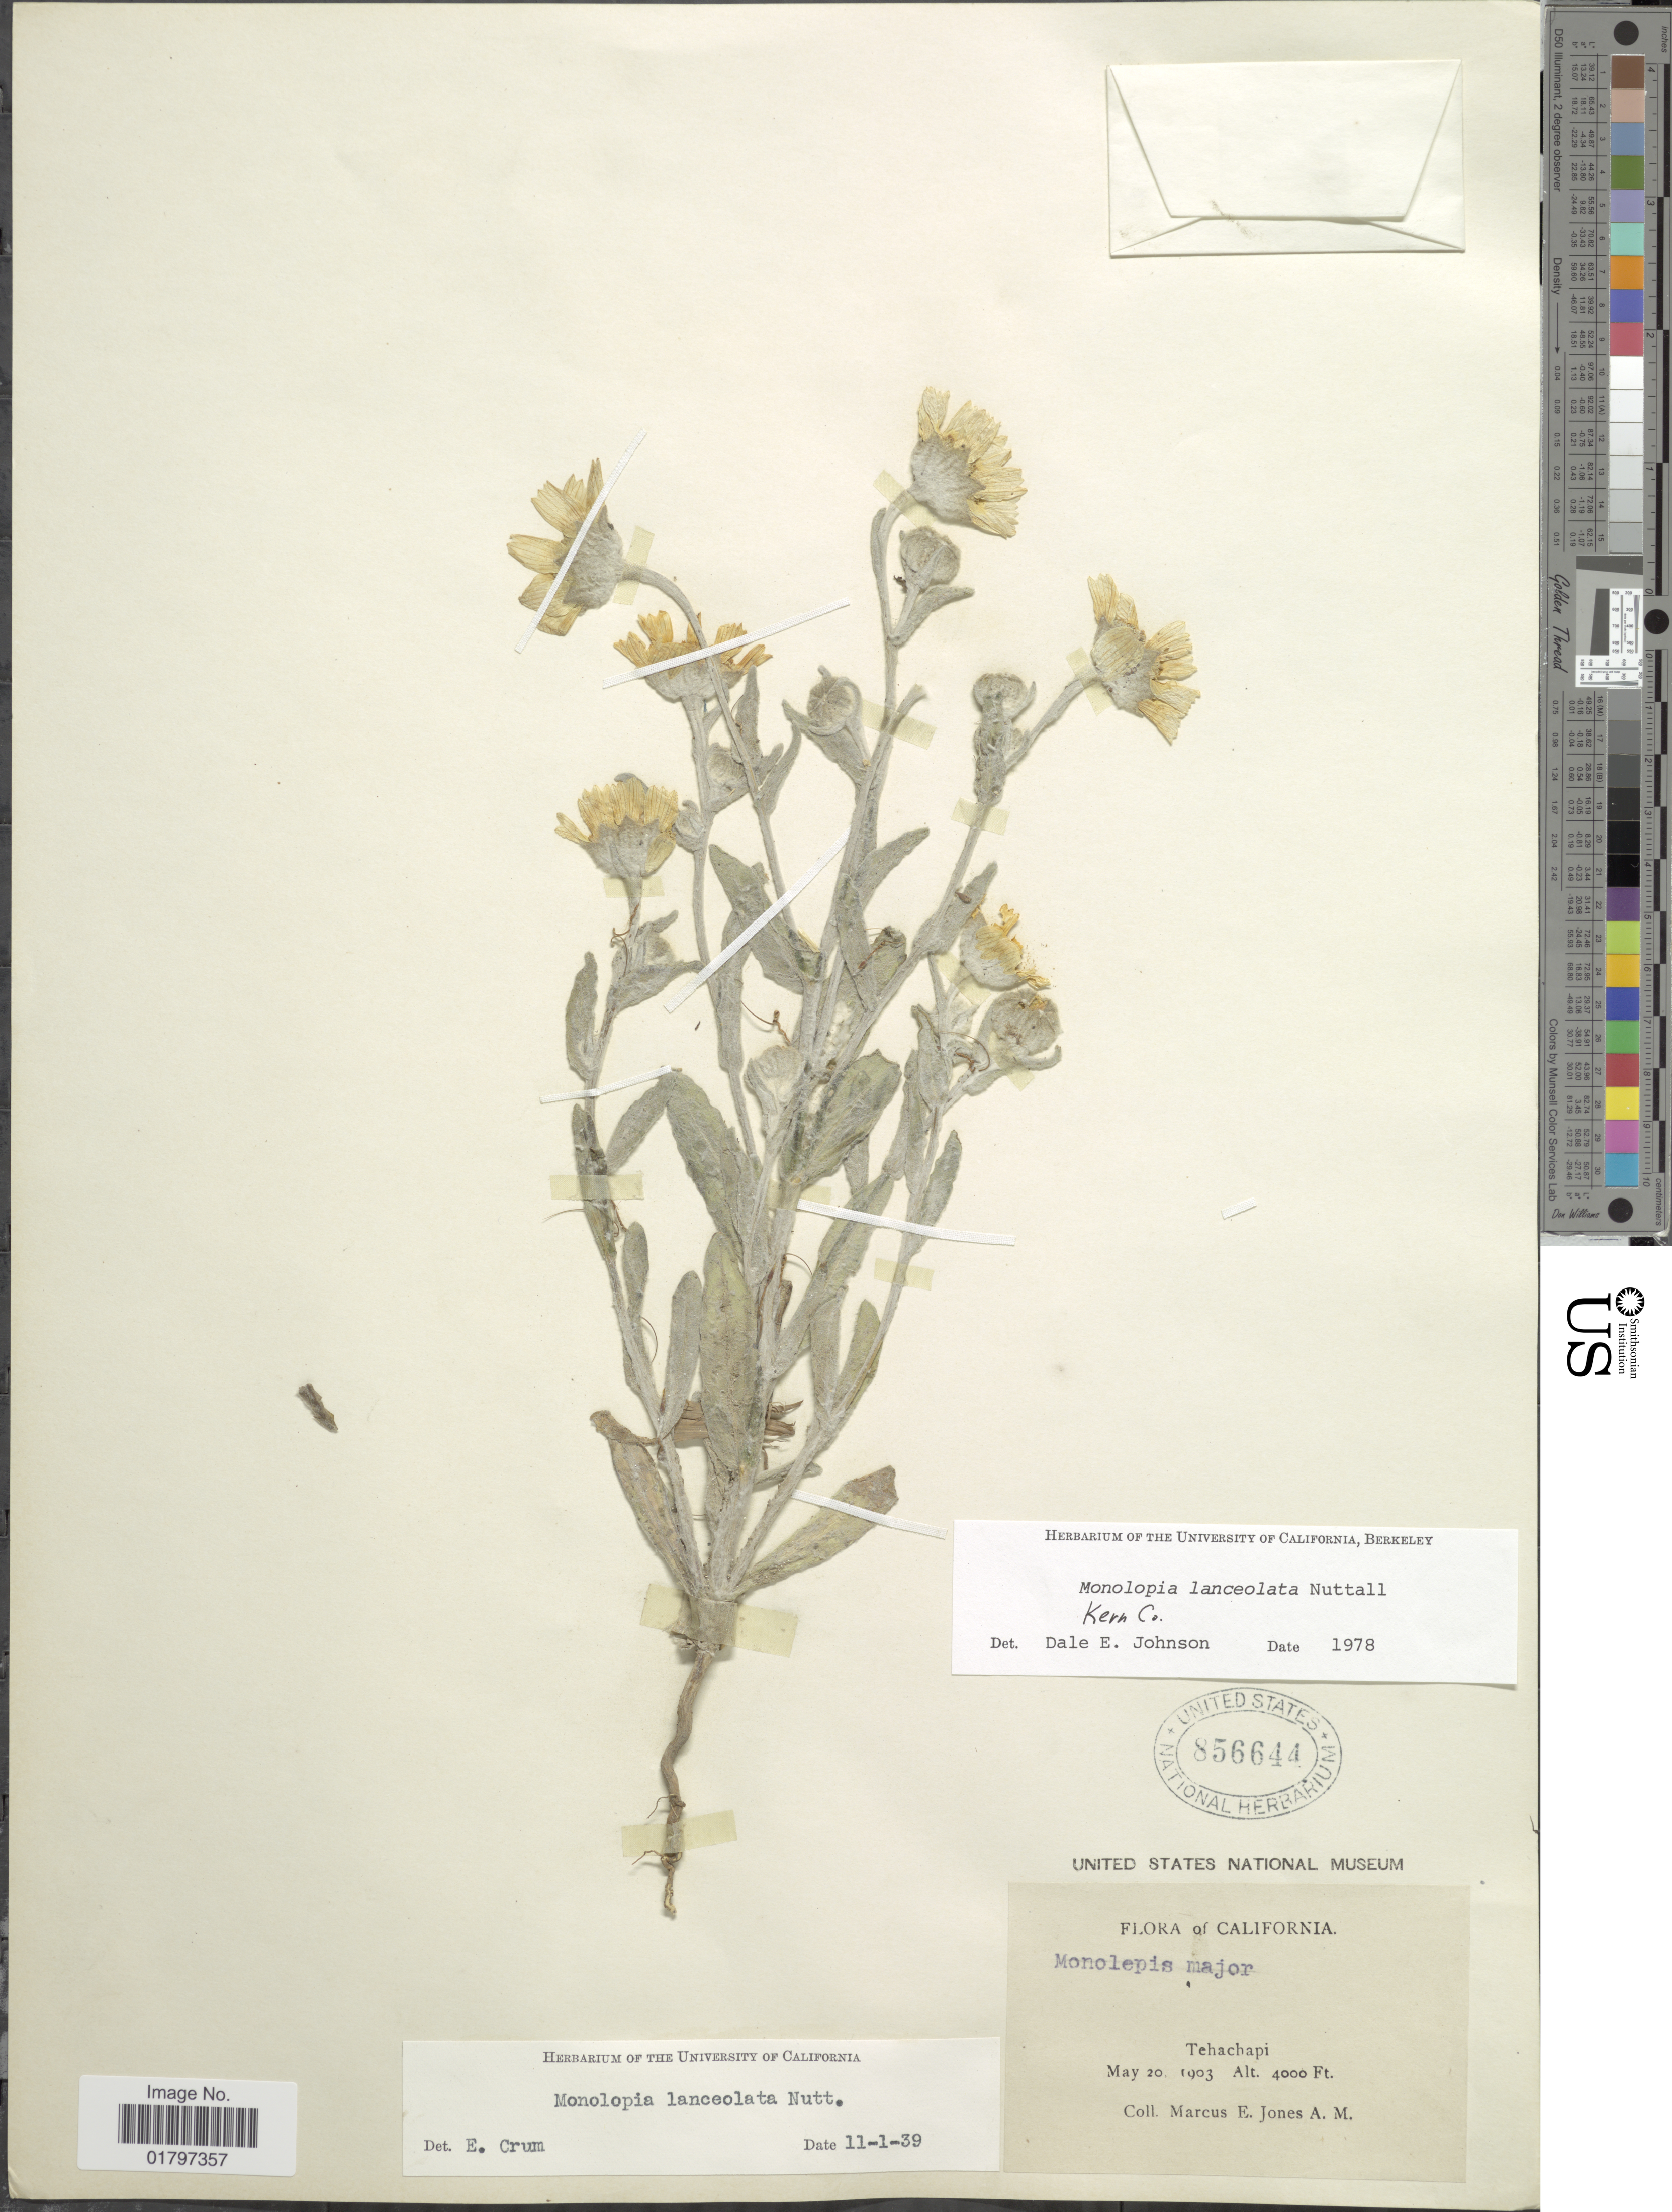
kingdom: Plantae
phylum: Tracheophyta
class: Magnoliopsida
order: Asterales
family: Asteraceae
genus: Monolopia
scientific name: Monolopia lanceolata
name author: Nutt.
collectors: M. E. Jones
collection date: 1903-05-20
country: United States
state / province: California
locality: Tehachapi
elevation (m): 1219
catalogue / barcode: US 856644